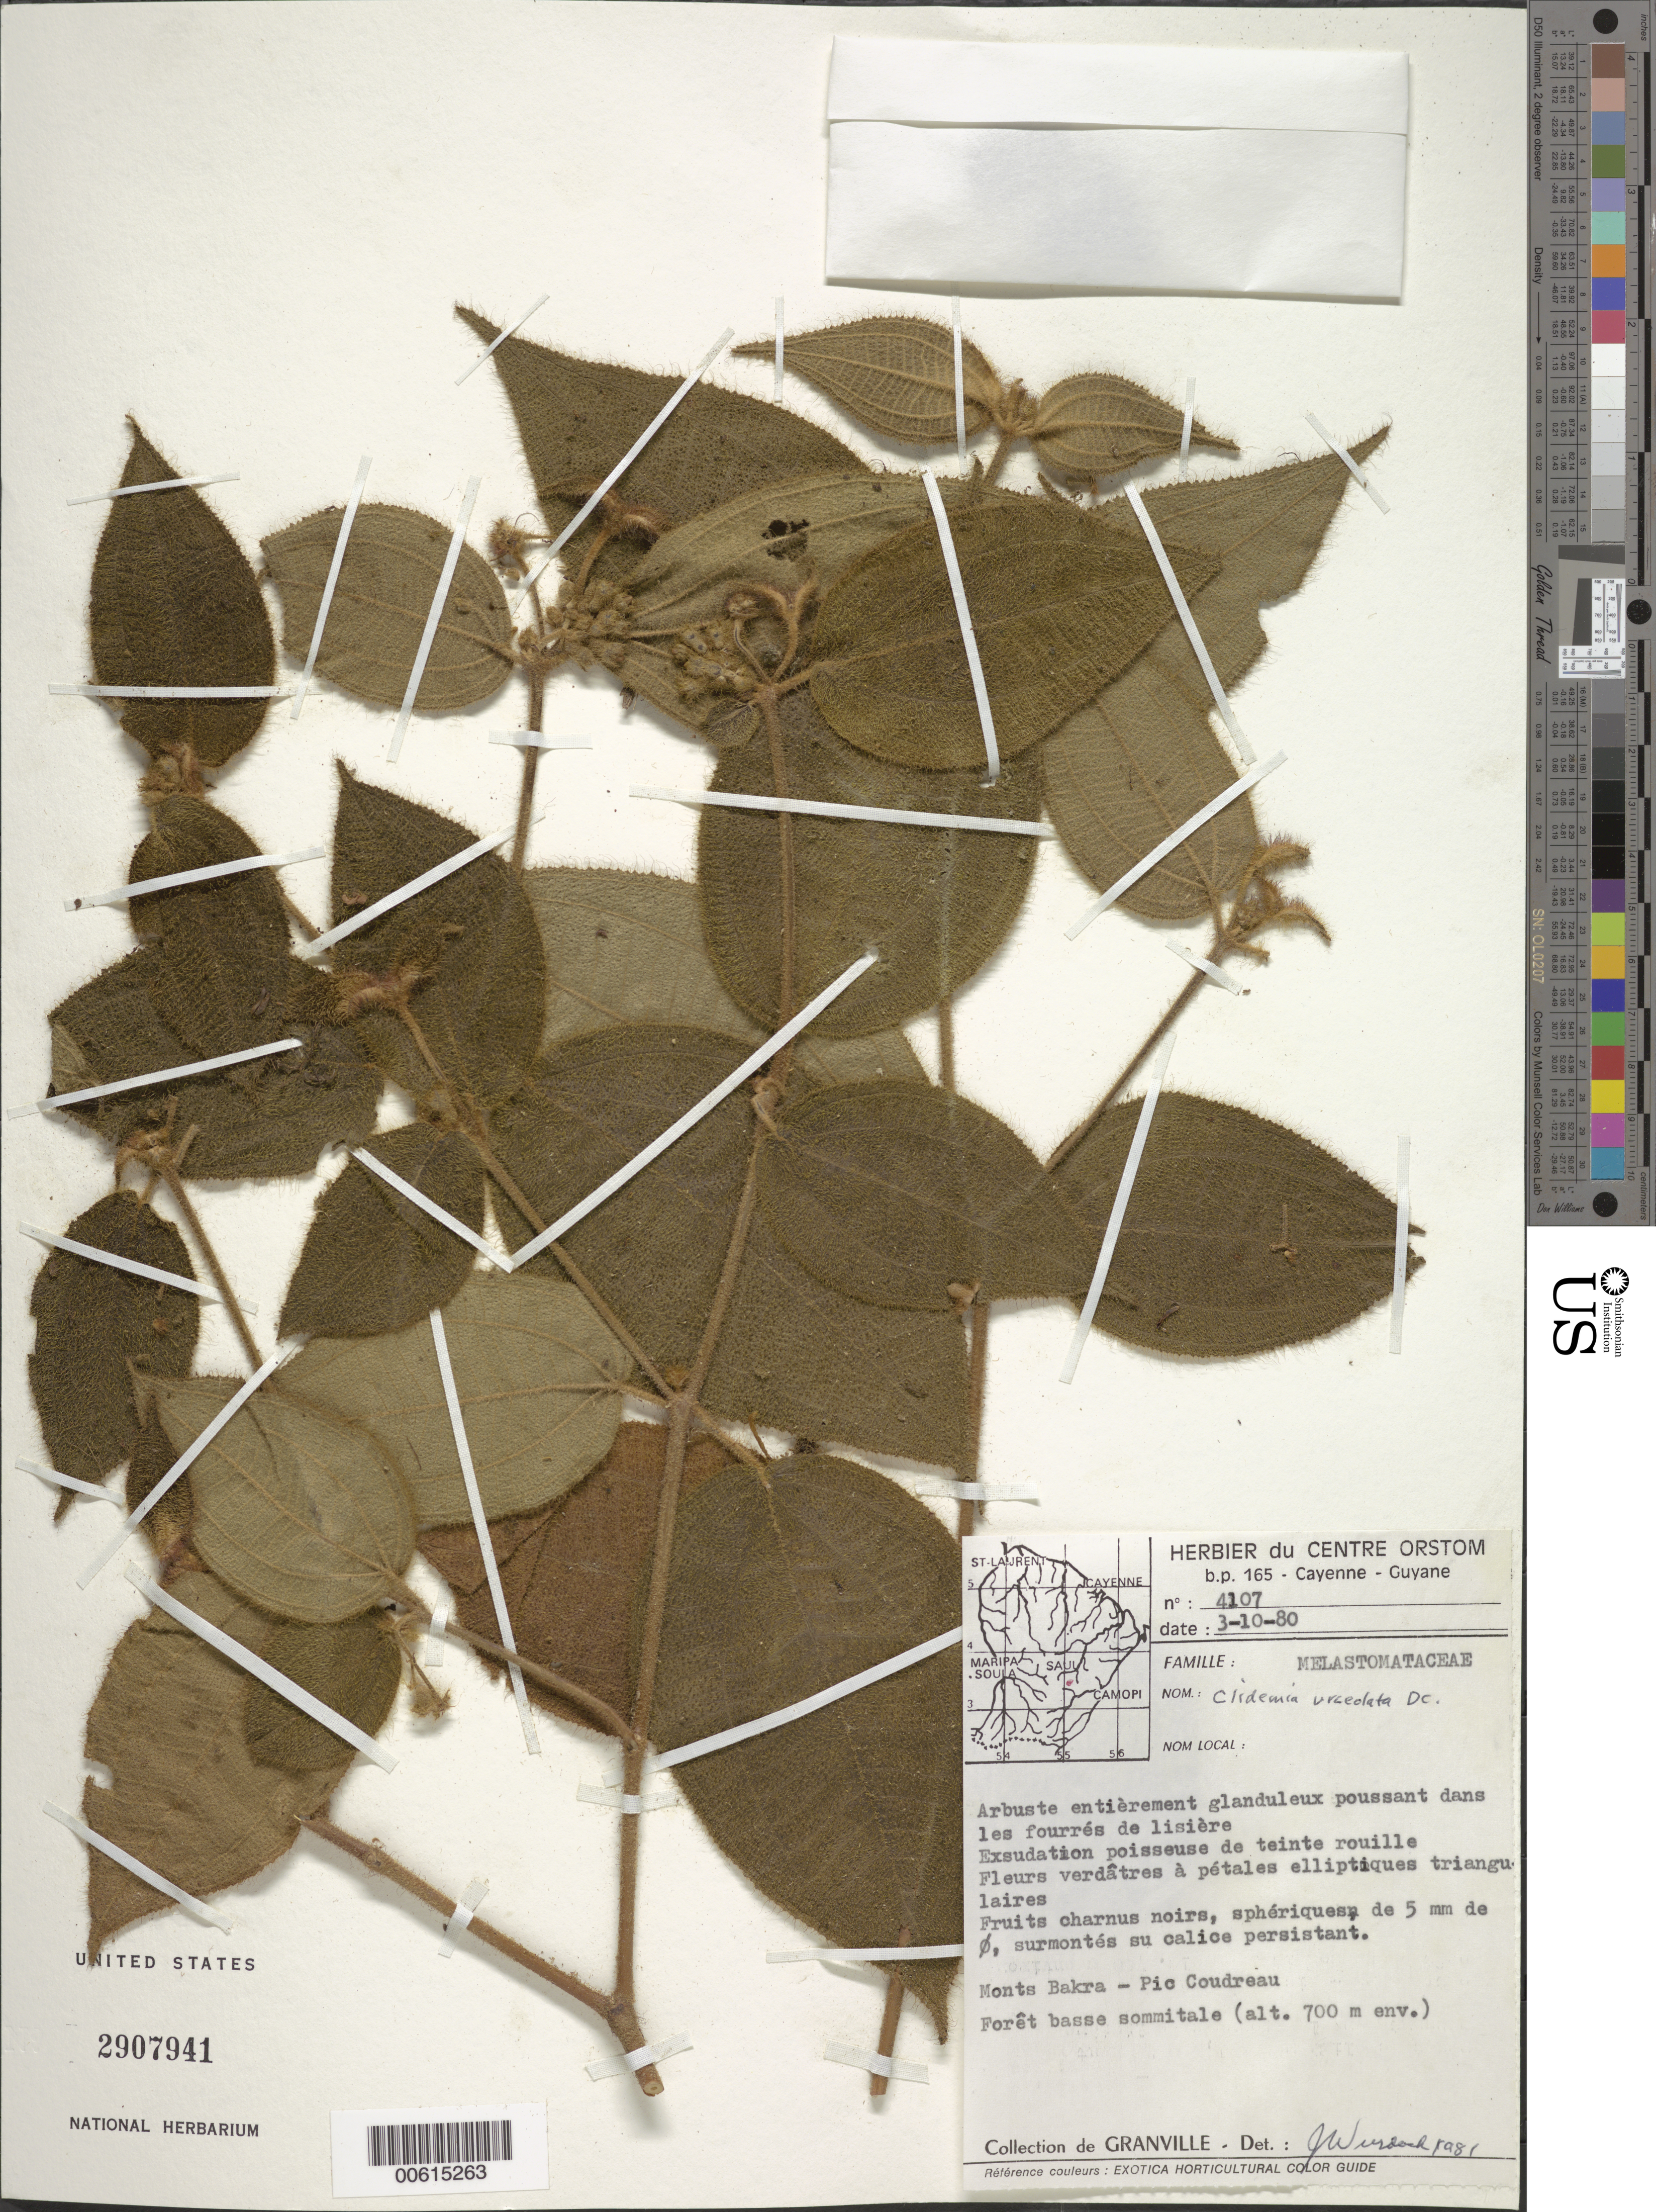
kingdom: Plantae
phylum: Tracheophyta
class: Magnoliopsida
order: Myrtales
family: Melastomataceae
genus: Clidemia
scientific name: Clidemia urceolata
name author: DC.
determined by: Wurdack, John J., (US), US (UNITED STATES)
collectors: J.-J. de Granville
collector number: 4107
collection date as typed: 3-Oct-80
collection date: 1980-10-03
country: French Guiana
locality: Monts Bakra, Pic Coudreau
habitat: Foret basse sommitale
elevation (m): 700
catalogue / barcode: US 2907941